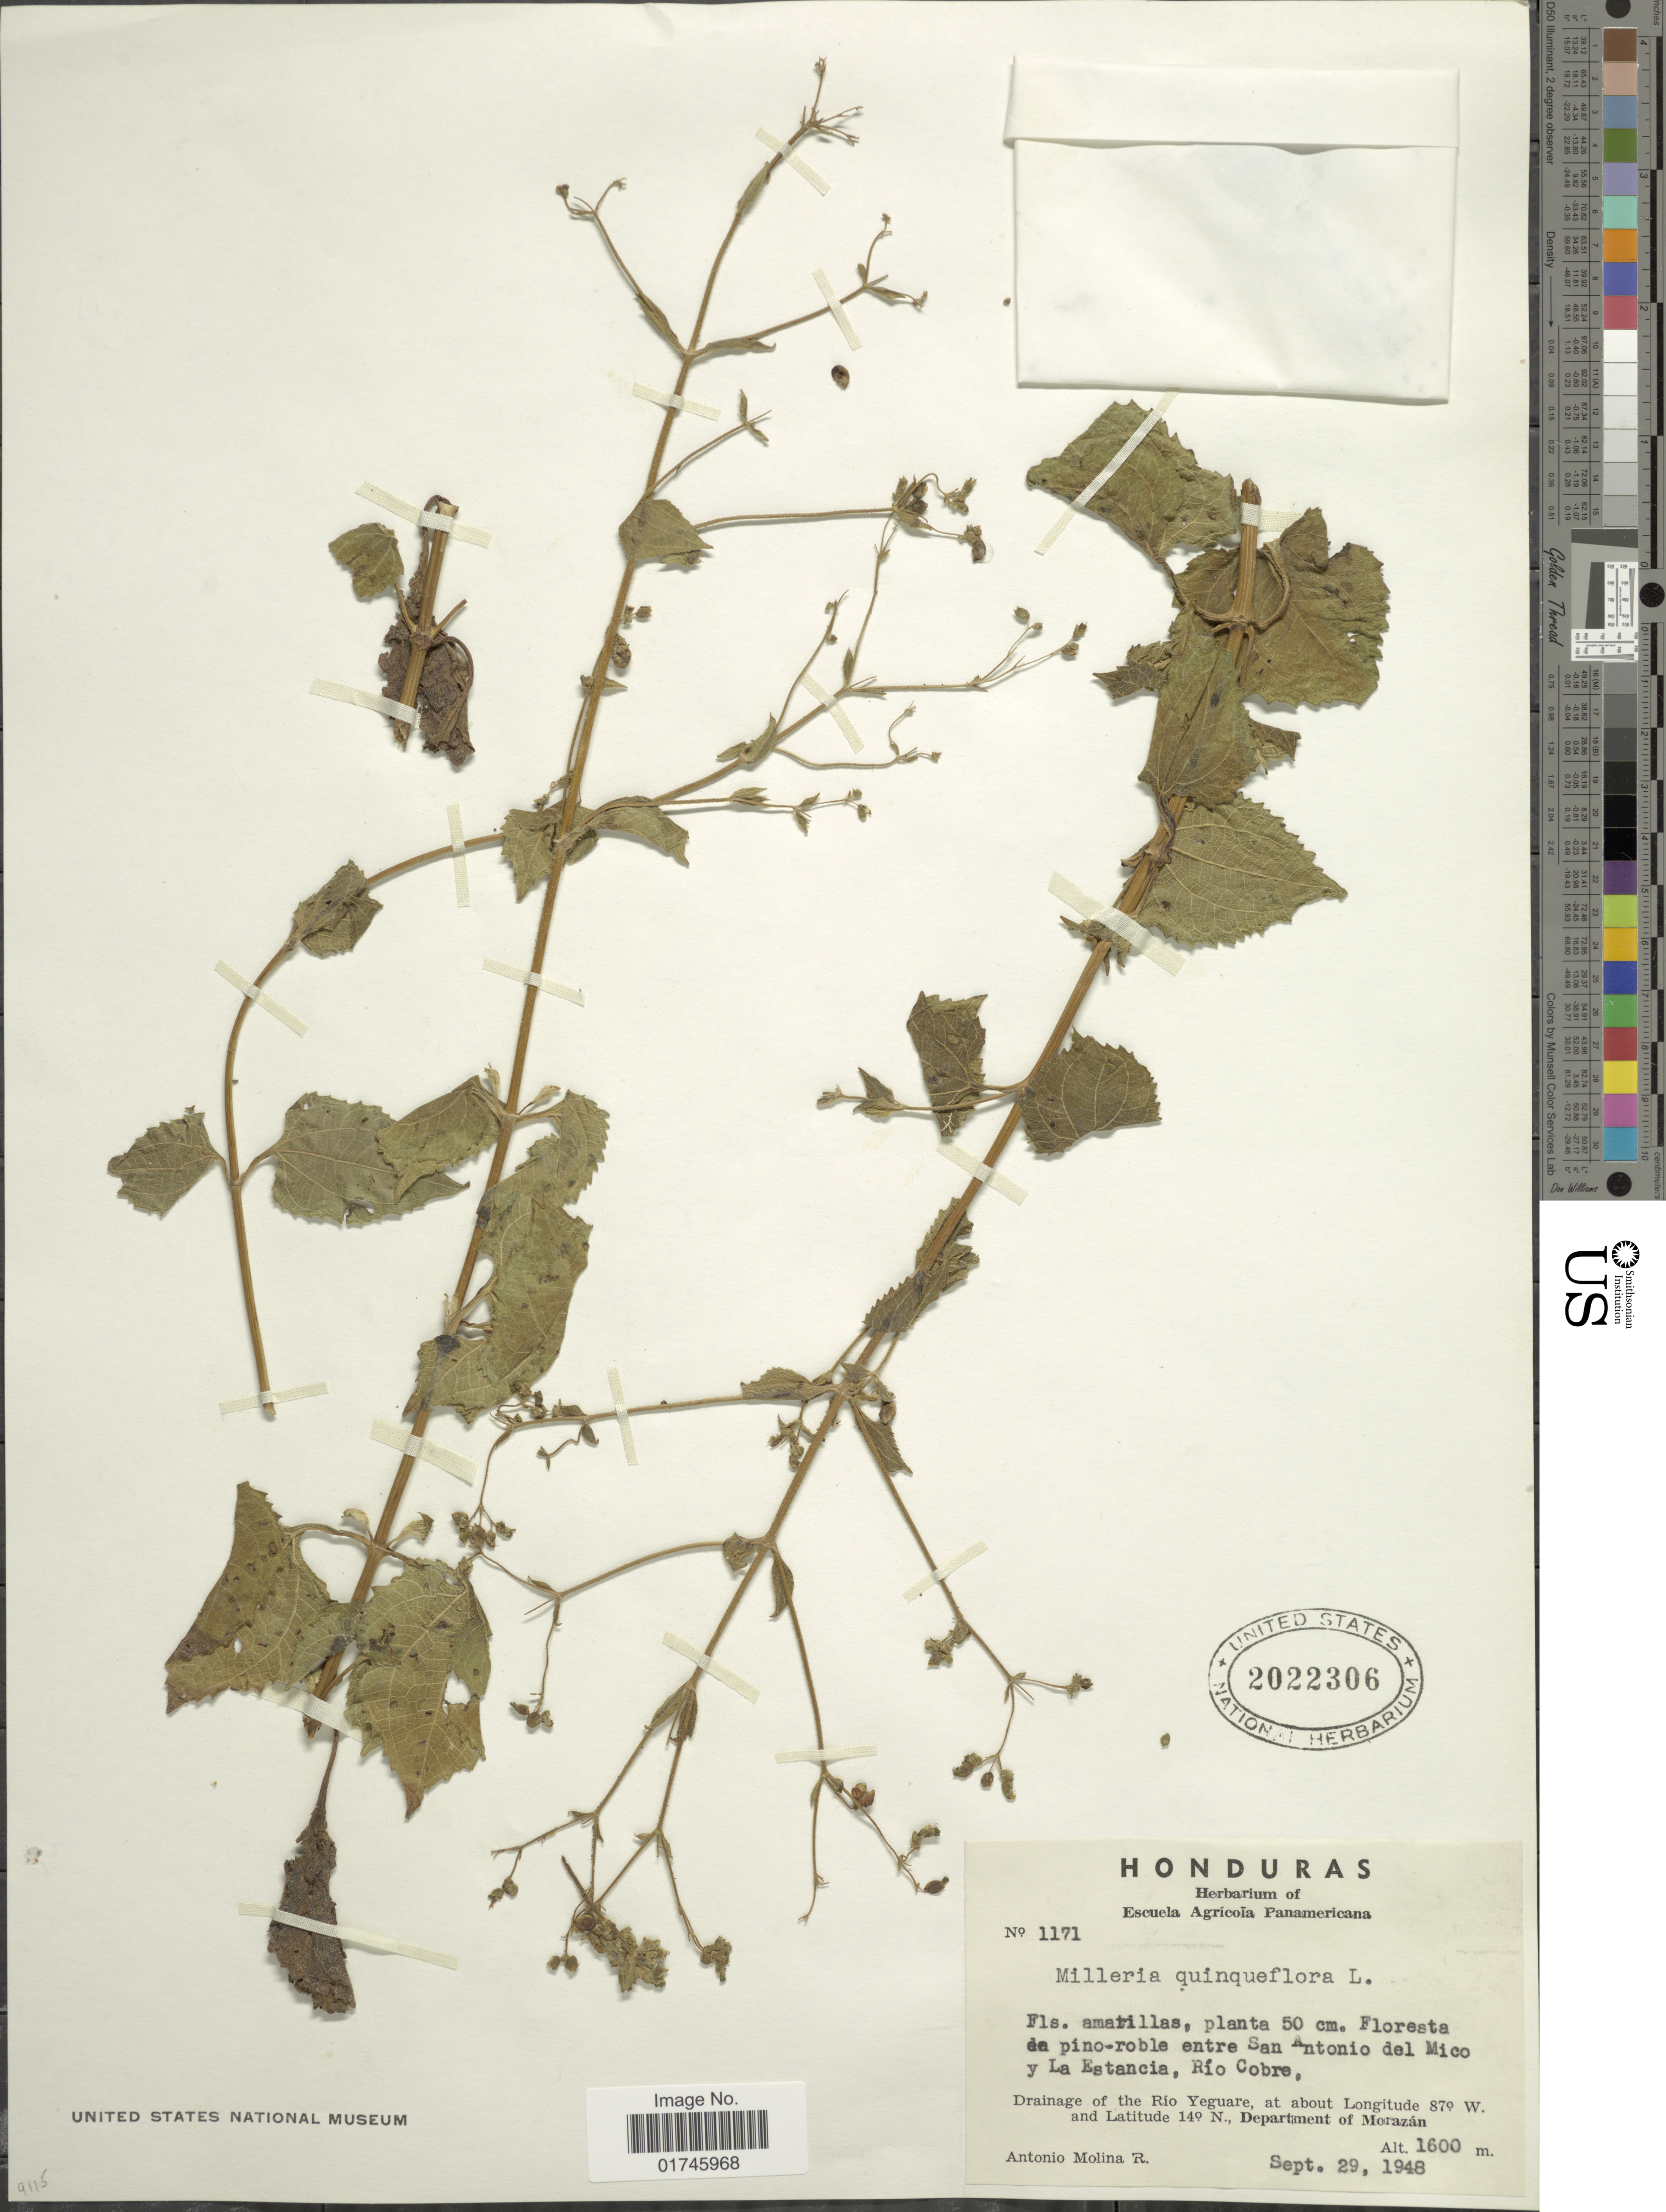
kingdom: Plantae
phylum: Tracheophyta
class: Magnoliopsida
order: Asterales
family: Asteraceae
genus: Milleria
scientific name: Milleria quinqueflora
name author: L.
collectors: A. Molina R.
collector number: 1171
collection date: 1948-09-29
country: El Salvador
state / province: Morazan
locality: Entre San Antonio del Mico y La Estancia, Rio Cobre. Drainage of the Rio Yegaure.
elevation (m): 1600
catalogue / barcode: US 2022306